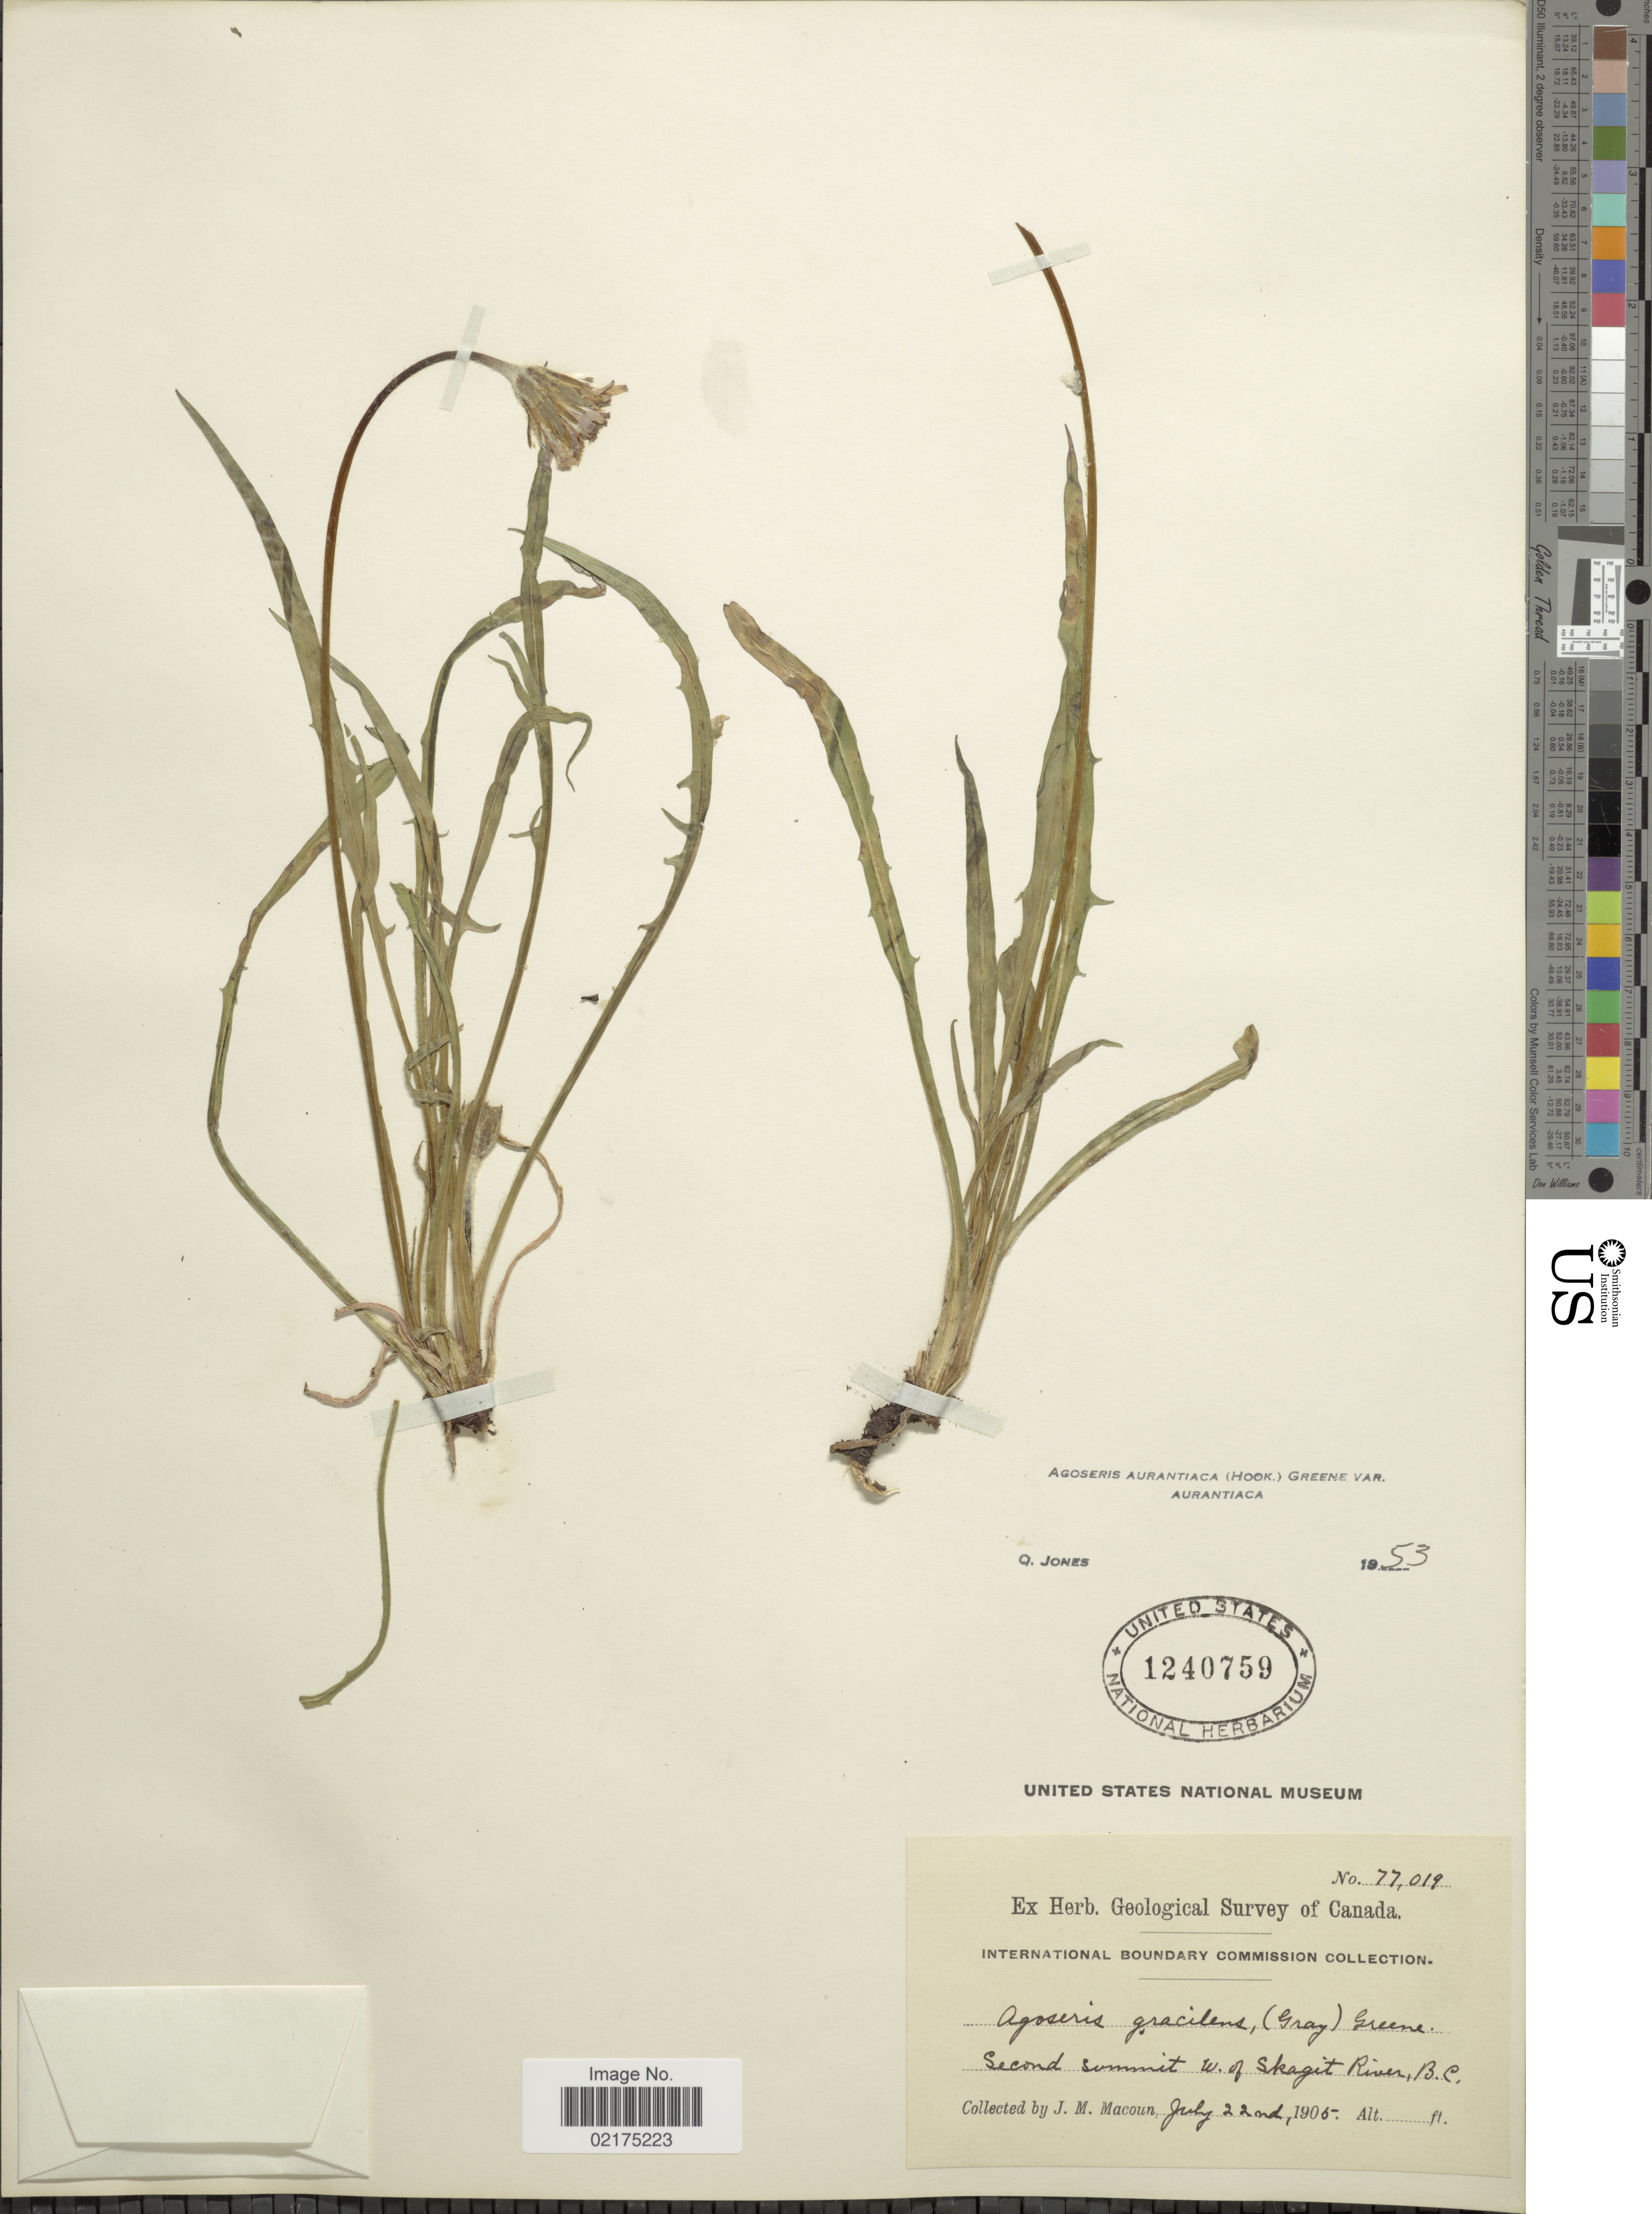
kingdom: Plantae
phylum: Tracheophyta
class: Magnoliopsida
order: Asterales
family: Asteraceae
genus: Agoseris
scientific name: Agoseris aurantiaca var. aurantiaca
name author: (Hook.) Greene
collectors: J. M. Macoun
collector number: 77019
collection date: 1905-07-22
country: Canada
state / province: British Columbia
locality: Second summit W of Skagit River, B.C.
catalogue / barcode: US 1240759